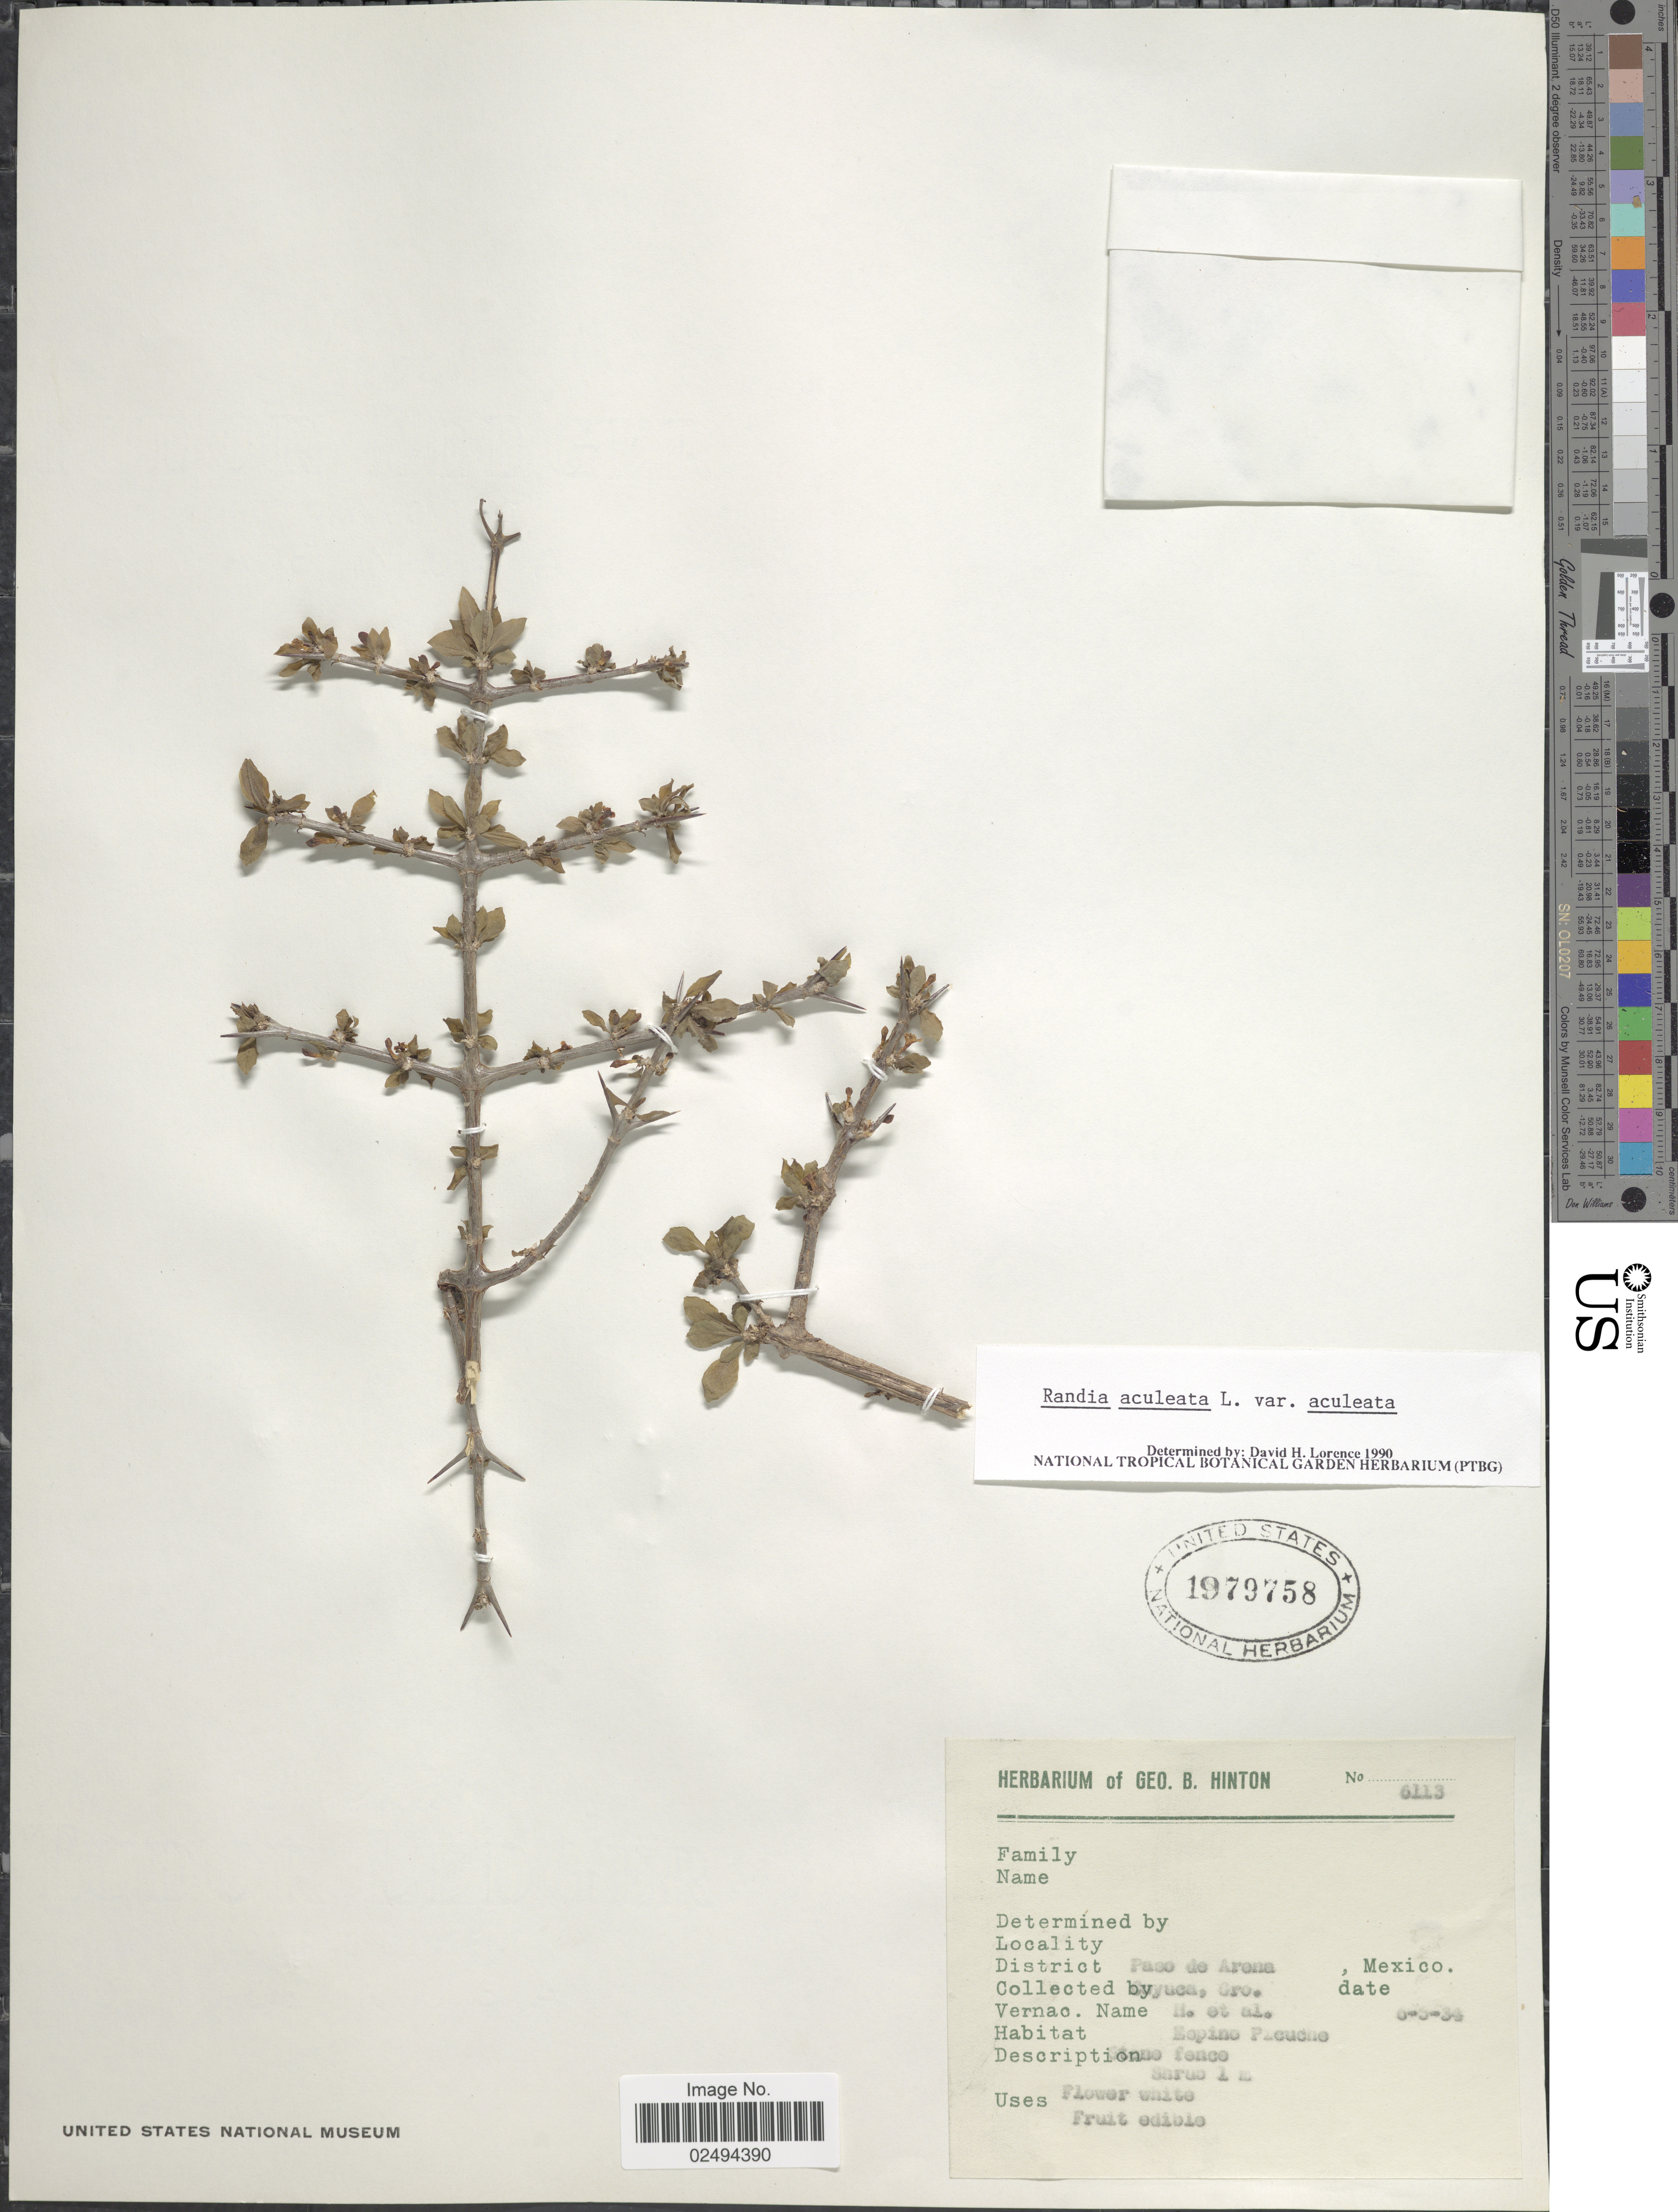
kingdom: Plantae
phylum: Tracheophyta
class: Magnoliopsida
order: Gentianales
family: Rubiaceae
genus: Randia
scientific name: Randia aculeata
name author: L.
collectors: G. B. Hinton & et al.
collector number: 6113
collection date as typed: Transcribed d/m/y: 6/5/34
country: Mexico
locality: District Paso de Arena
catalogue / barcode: US 1979758